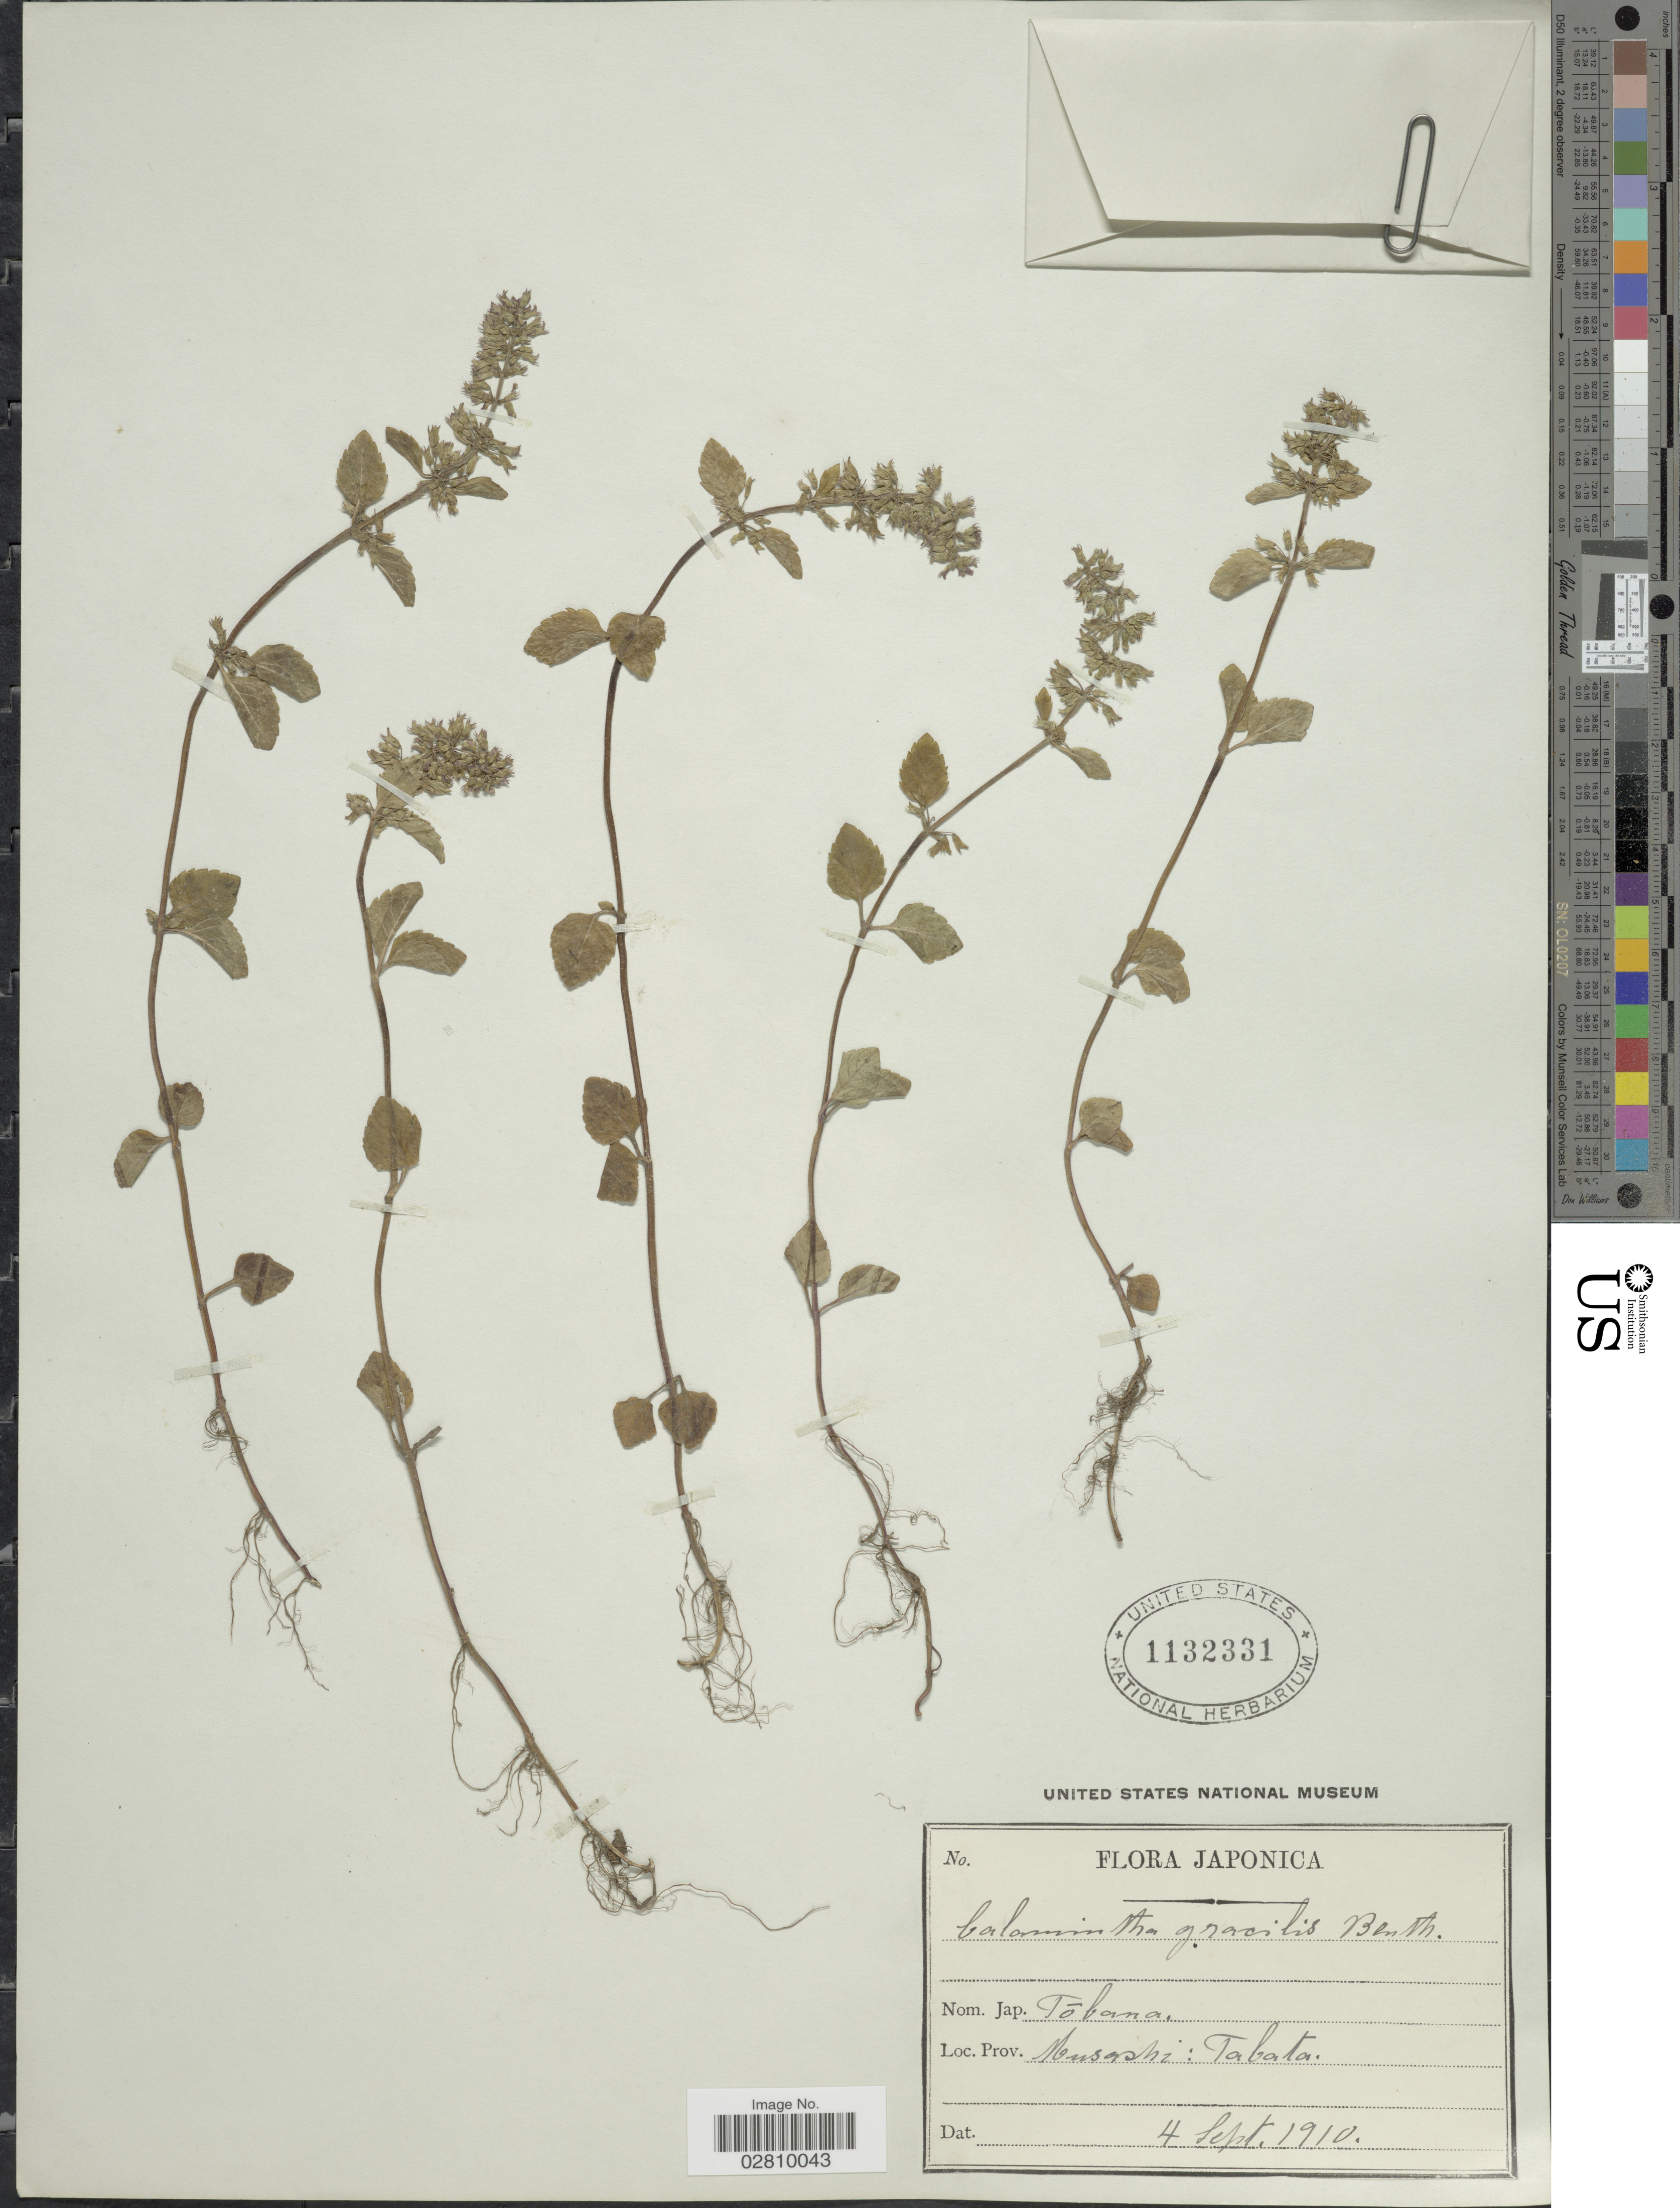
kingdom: Plantae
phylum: Tracheophyta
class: Magnoliopsida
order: Lamiales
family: Lamiaceae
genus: Calamintha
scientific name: Calamintha confinis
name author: Hance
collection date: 1910-09-04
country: Japan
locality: Musashi: Tabata.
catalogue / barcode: US 1132331